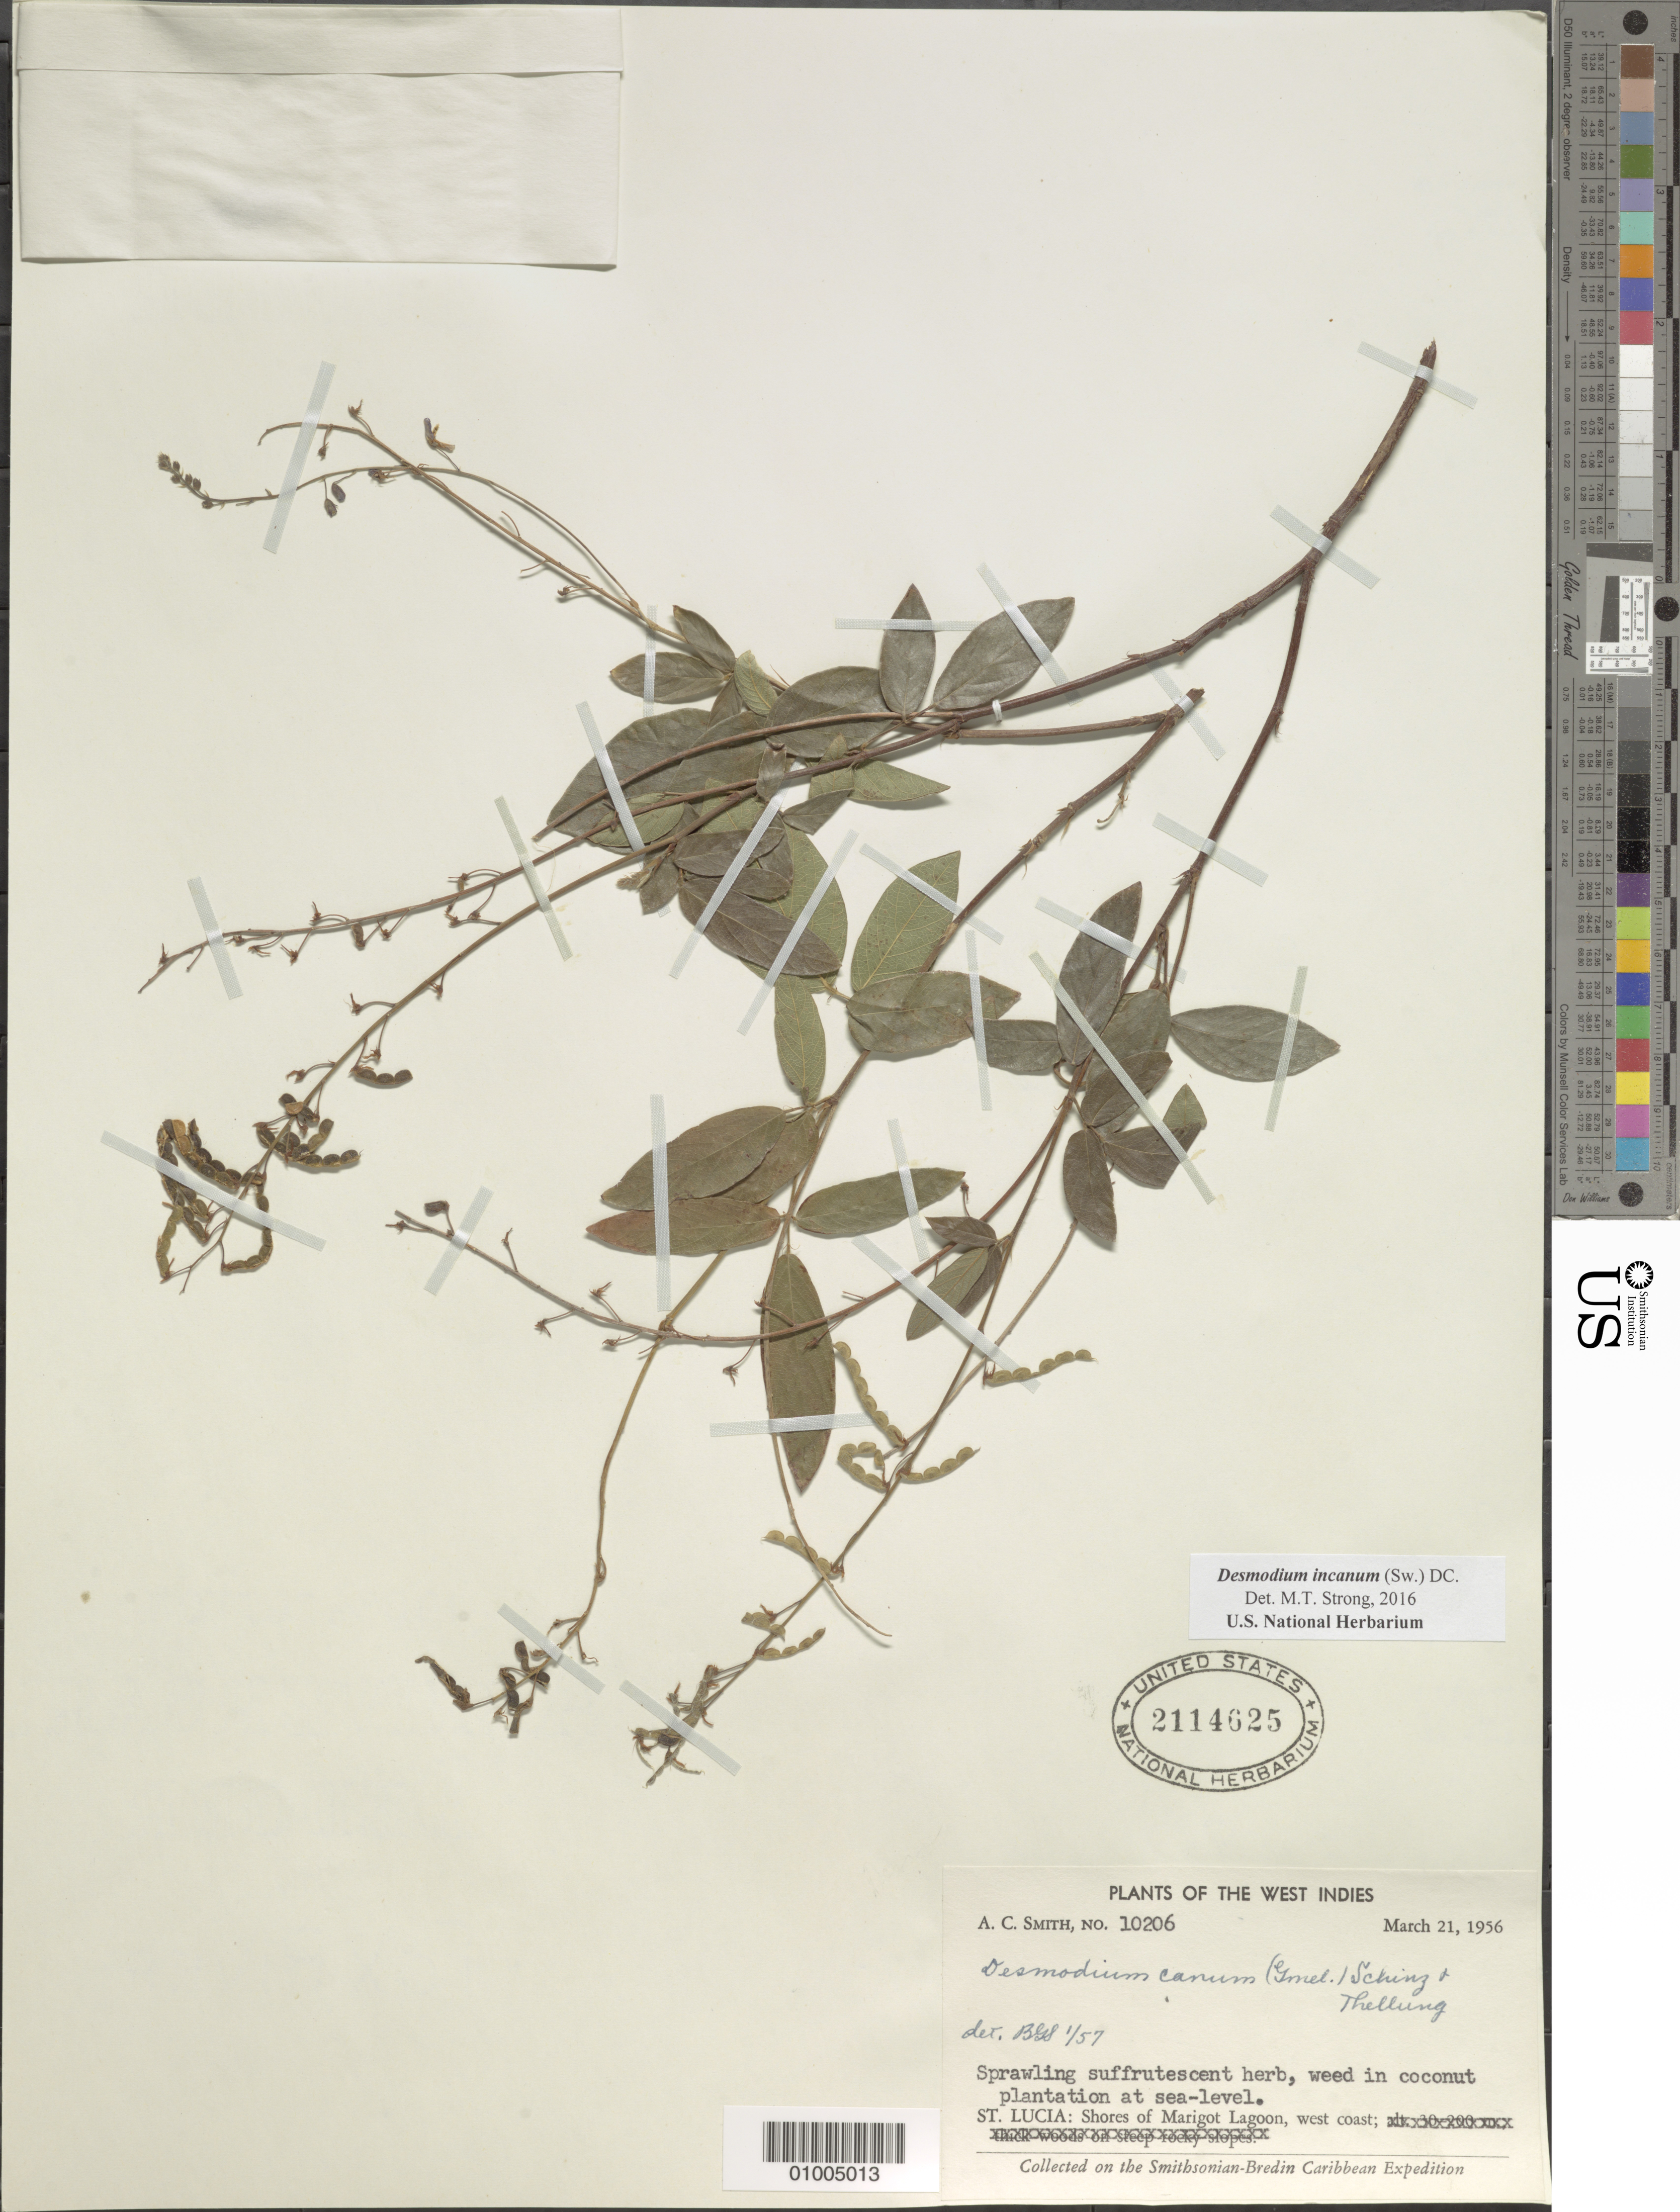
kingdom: Plantae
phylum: Tracheophyta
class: Magnoliopsida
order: Fabales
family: Fabaceae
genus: Desmodium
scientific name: Desmodium incanum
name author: (Sw.) DC.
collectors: A. C. Smith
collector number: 10206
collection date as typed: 21 Mar 1956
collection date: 1956-03-21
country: St. Lucia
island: St. Lucia I.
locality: Shores of Marigot Lagoon, W coast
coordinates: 0 N, 0 E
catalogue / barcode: US 2114625